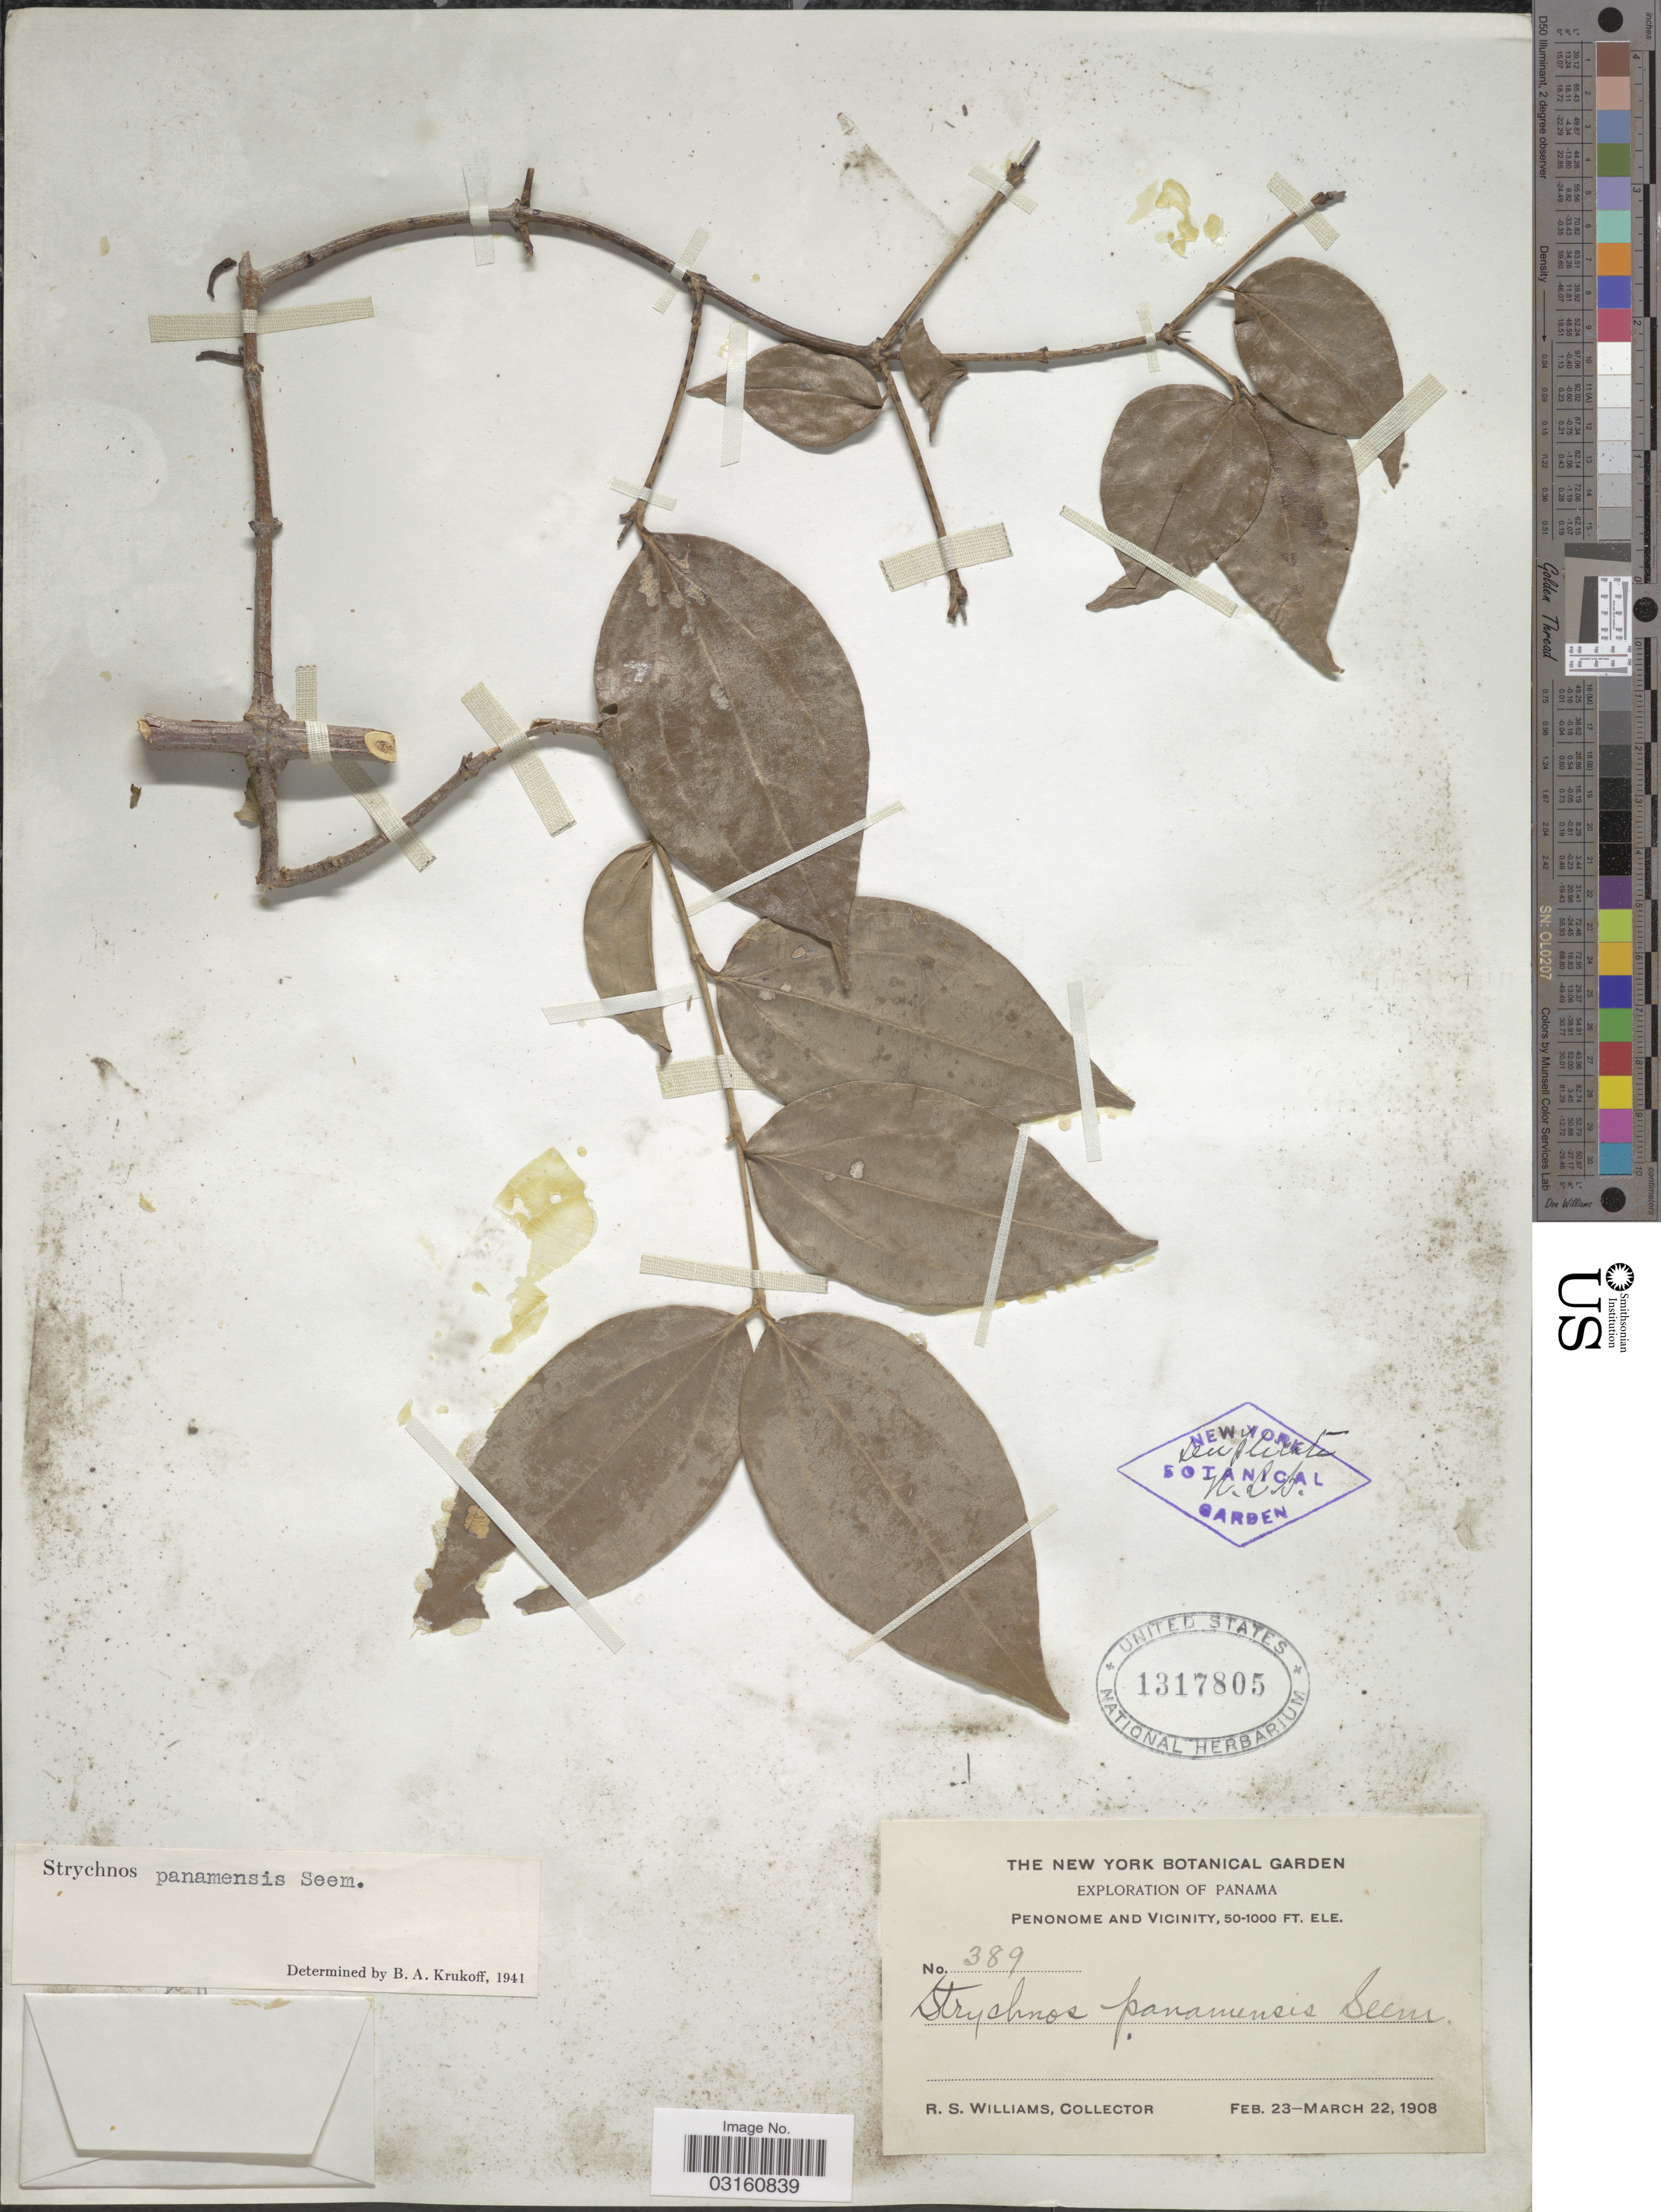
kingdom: Plantae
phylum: Tracheophyta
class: Magnoliopsida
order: Gentianales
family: Loganiaceae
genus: Strychnos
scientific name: Strychnos panamensis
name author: Seem.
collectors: R. S. Williams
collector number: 389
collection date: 1908-02-23/1908-03-22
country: Panama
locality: Penonome and Vicinity.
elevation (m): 15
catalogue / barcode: US 1317805